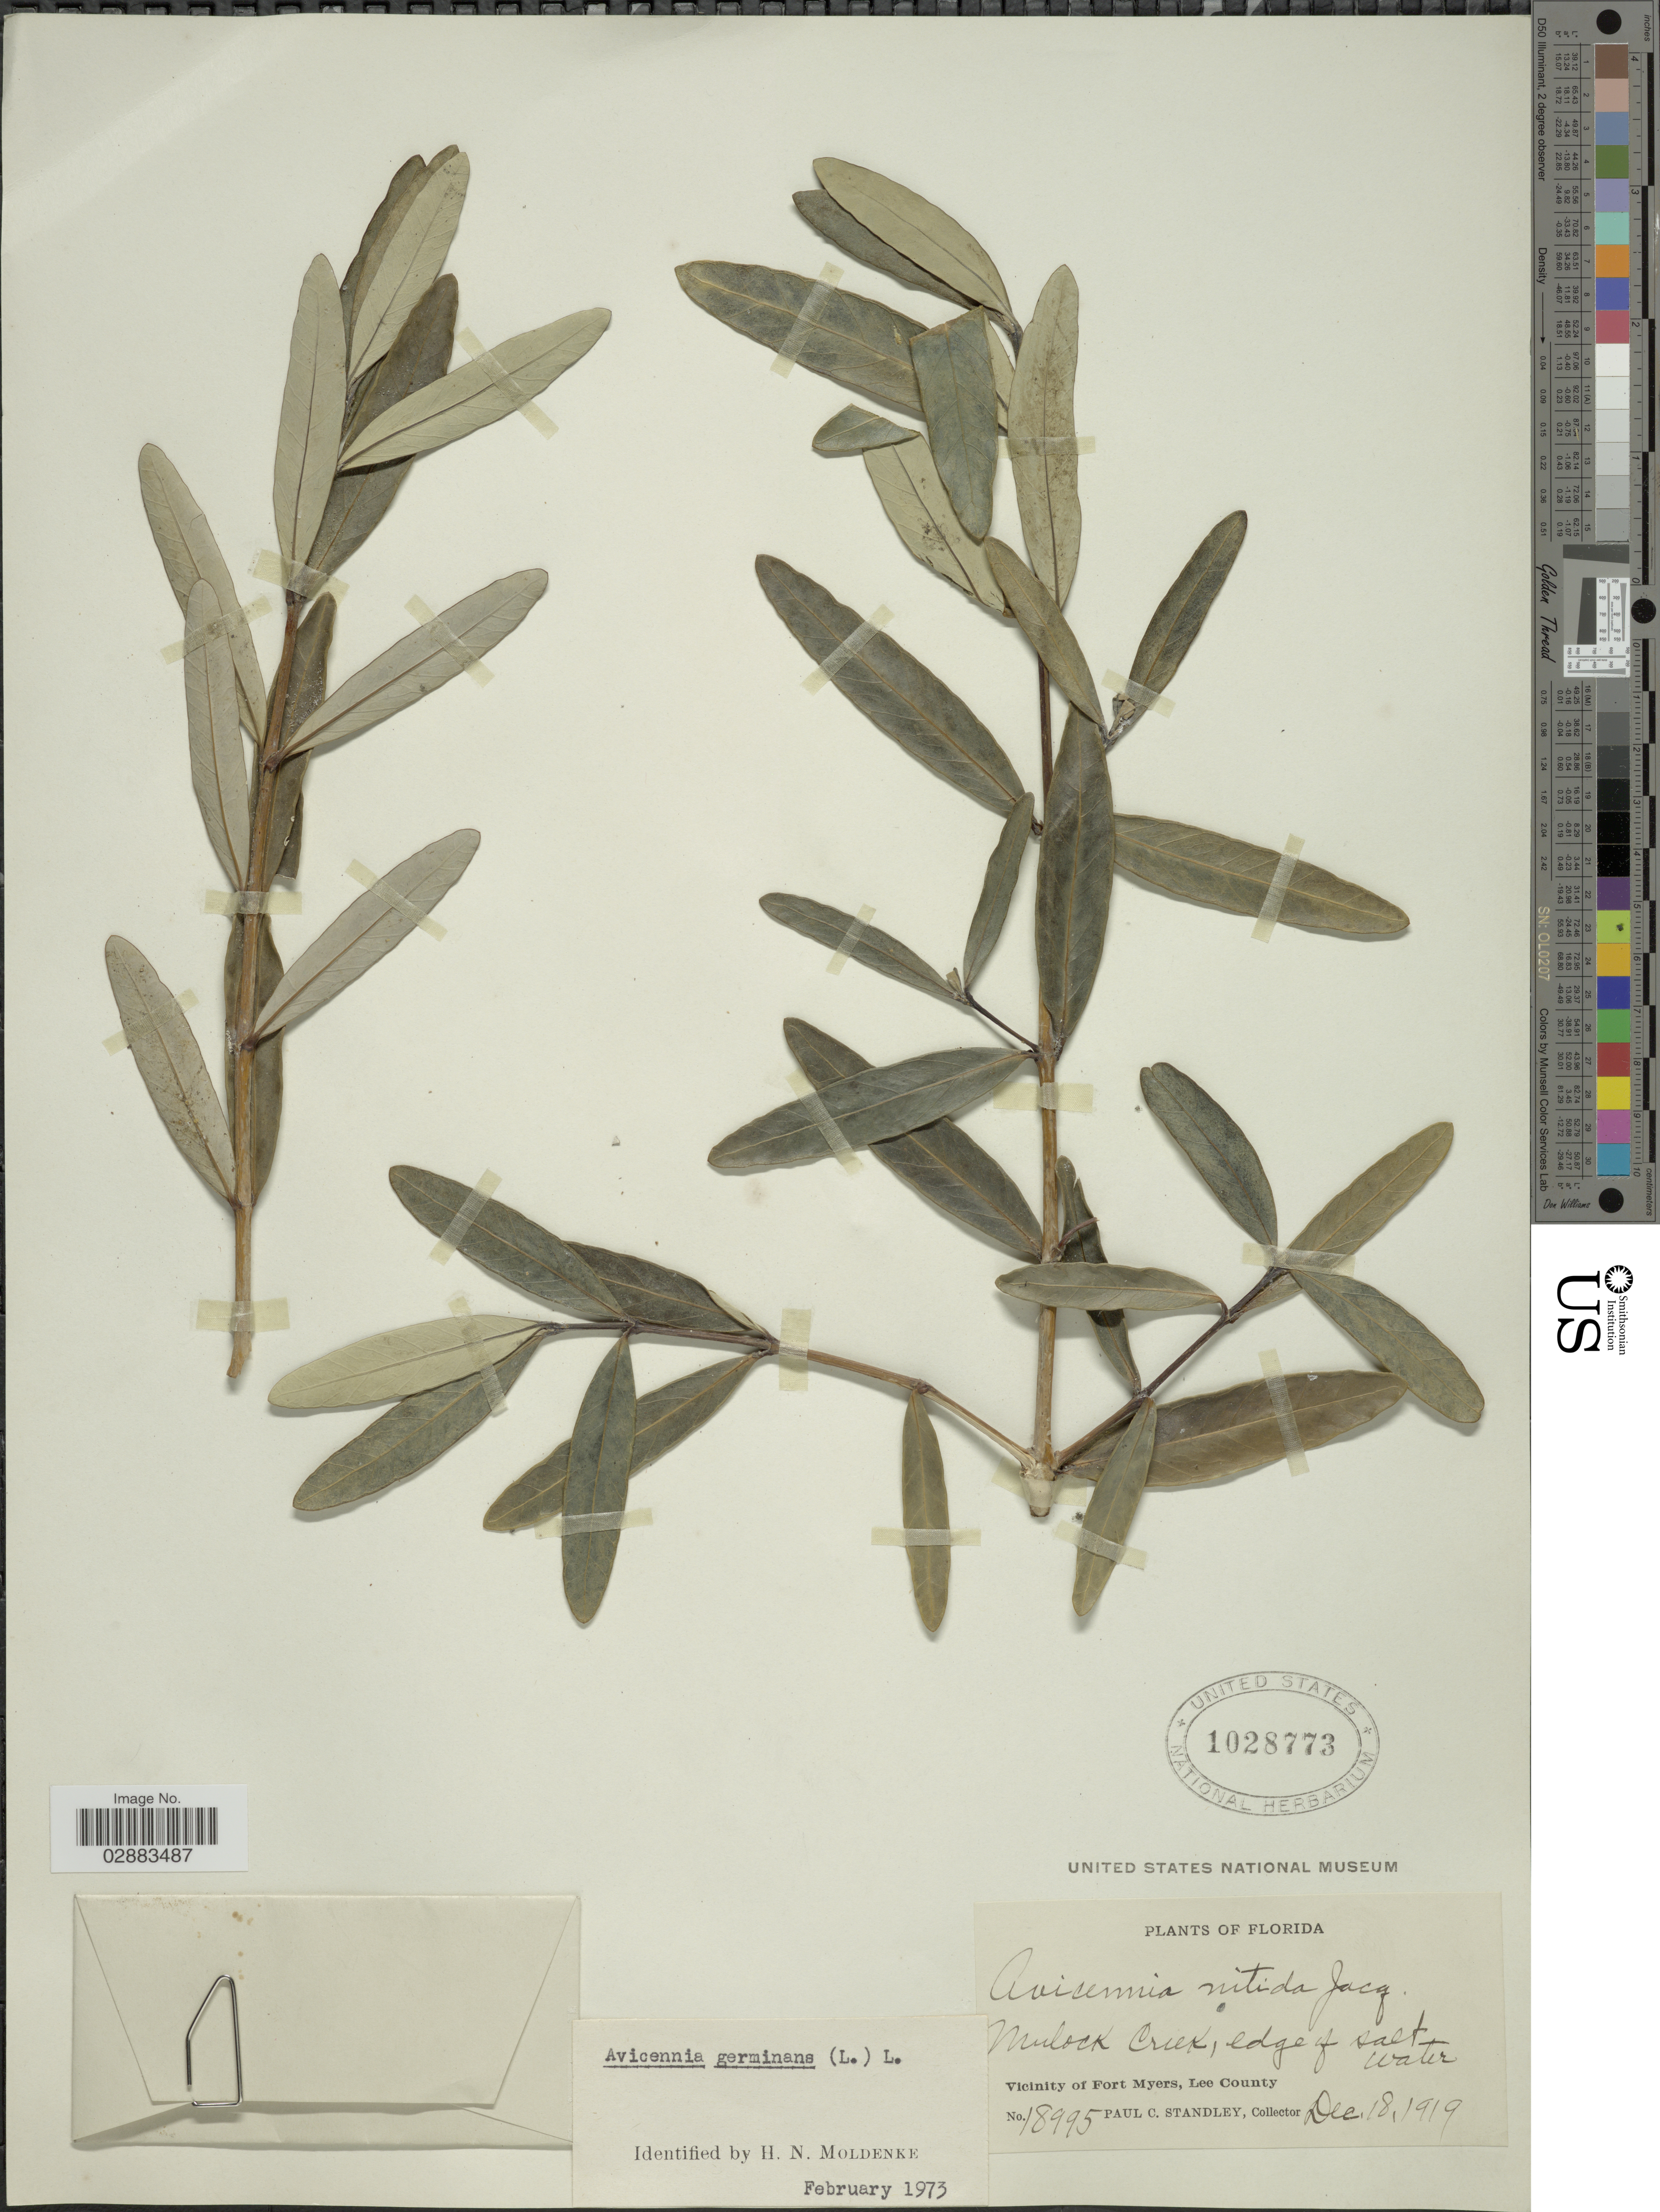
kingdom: Plantae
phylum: Tracheophyta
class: Magnoliopsida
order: Lamiales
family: Acanthaceae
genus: Avicennia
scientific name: Avicennia germinans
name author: (L.) L.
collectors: P. C. Standley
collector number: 18995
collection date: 1919-12-18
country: United States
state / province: Florida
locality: Mulock Creek, edge of salt water. Vicinity of Fort Myers, Lee County.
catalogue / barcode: US 1028773